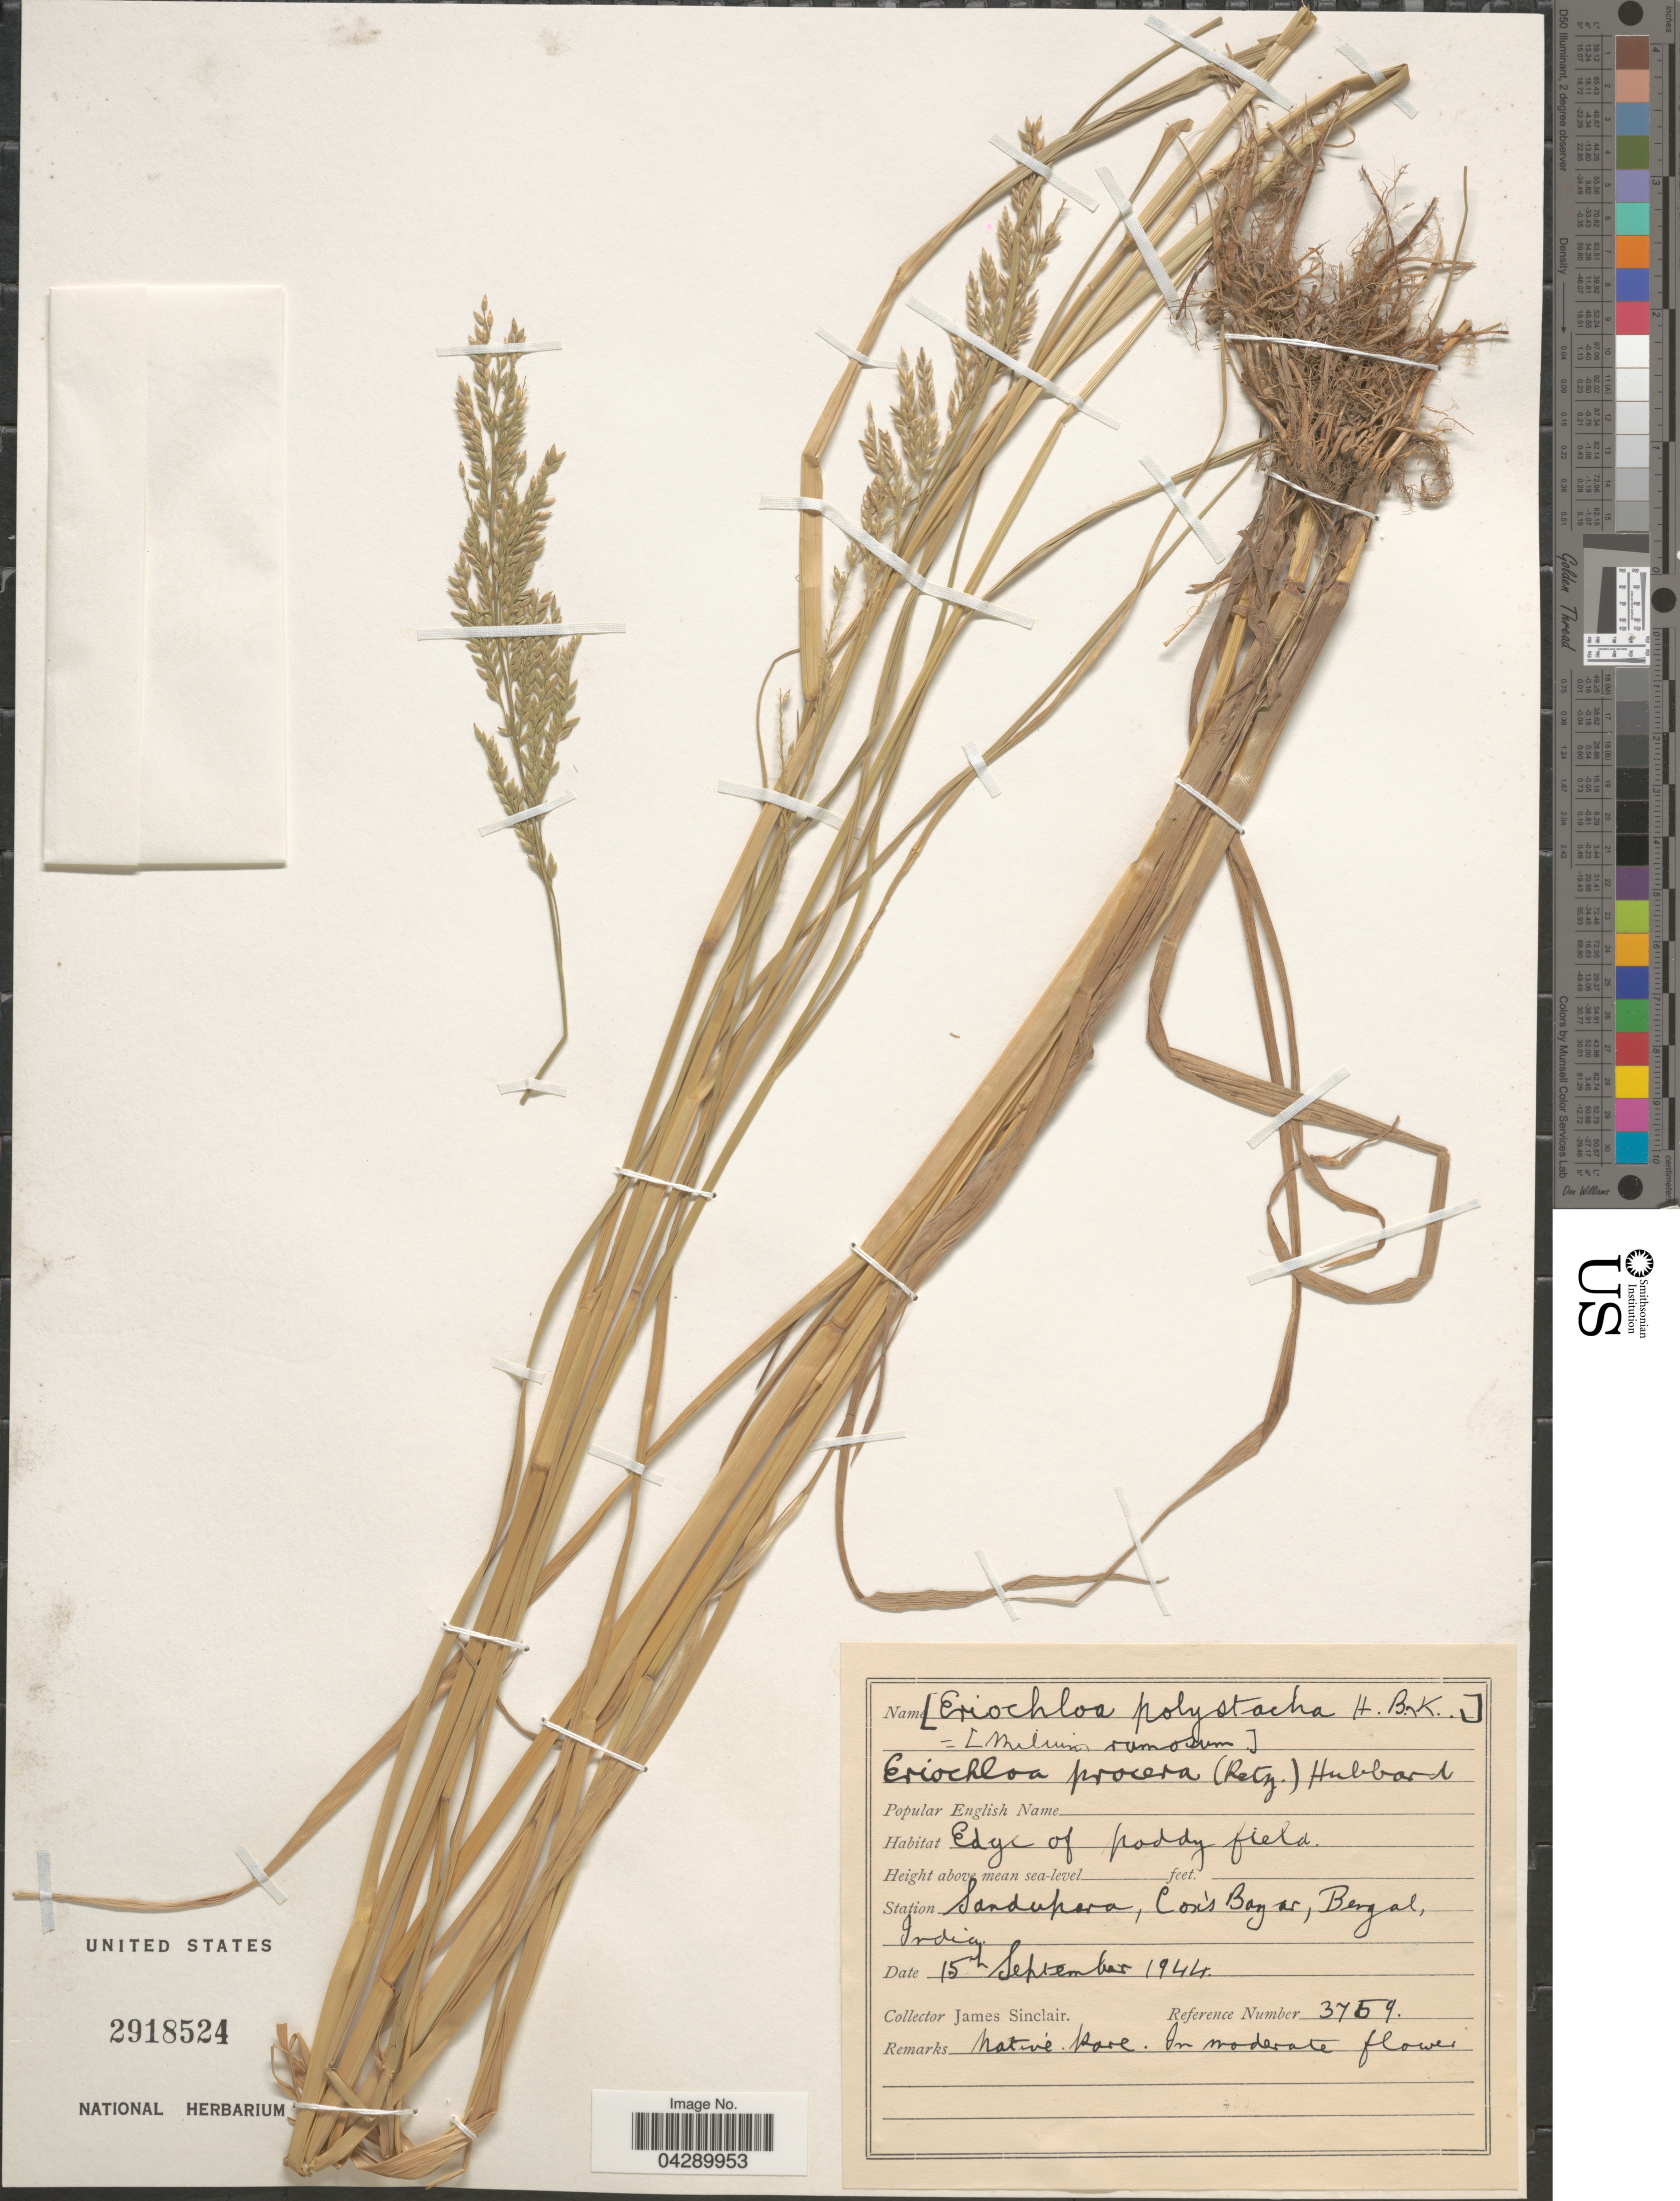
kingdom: Plantae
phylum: Tracheophyta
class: Liliopsida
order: Poales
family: Poaceae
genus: Eriochloa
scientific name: Eriochloa procera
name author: (Retz.) C.E. Hubb.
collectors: J. Sinclair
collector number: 3759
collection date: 1944-09-15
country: Bangladesh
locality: Sandapora, Cox's Bagar, Bengal.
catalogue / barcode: US 2918524